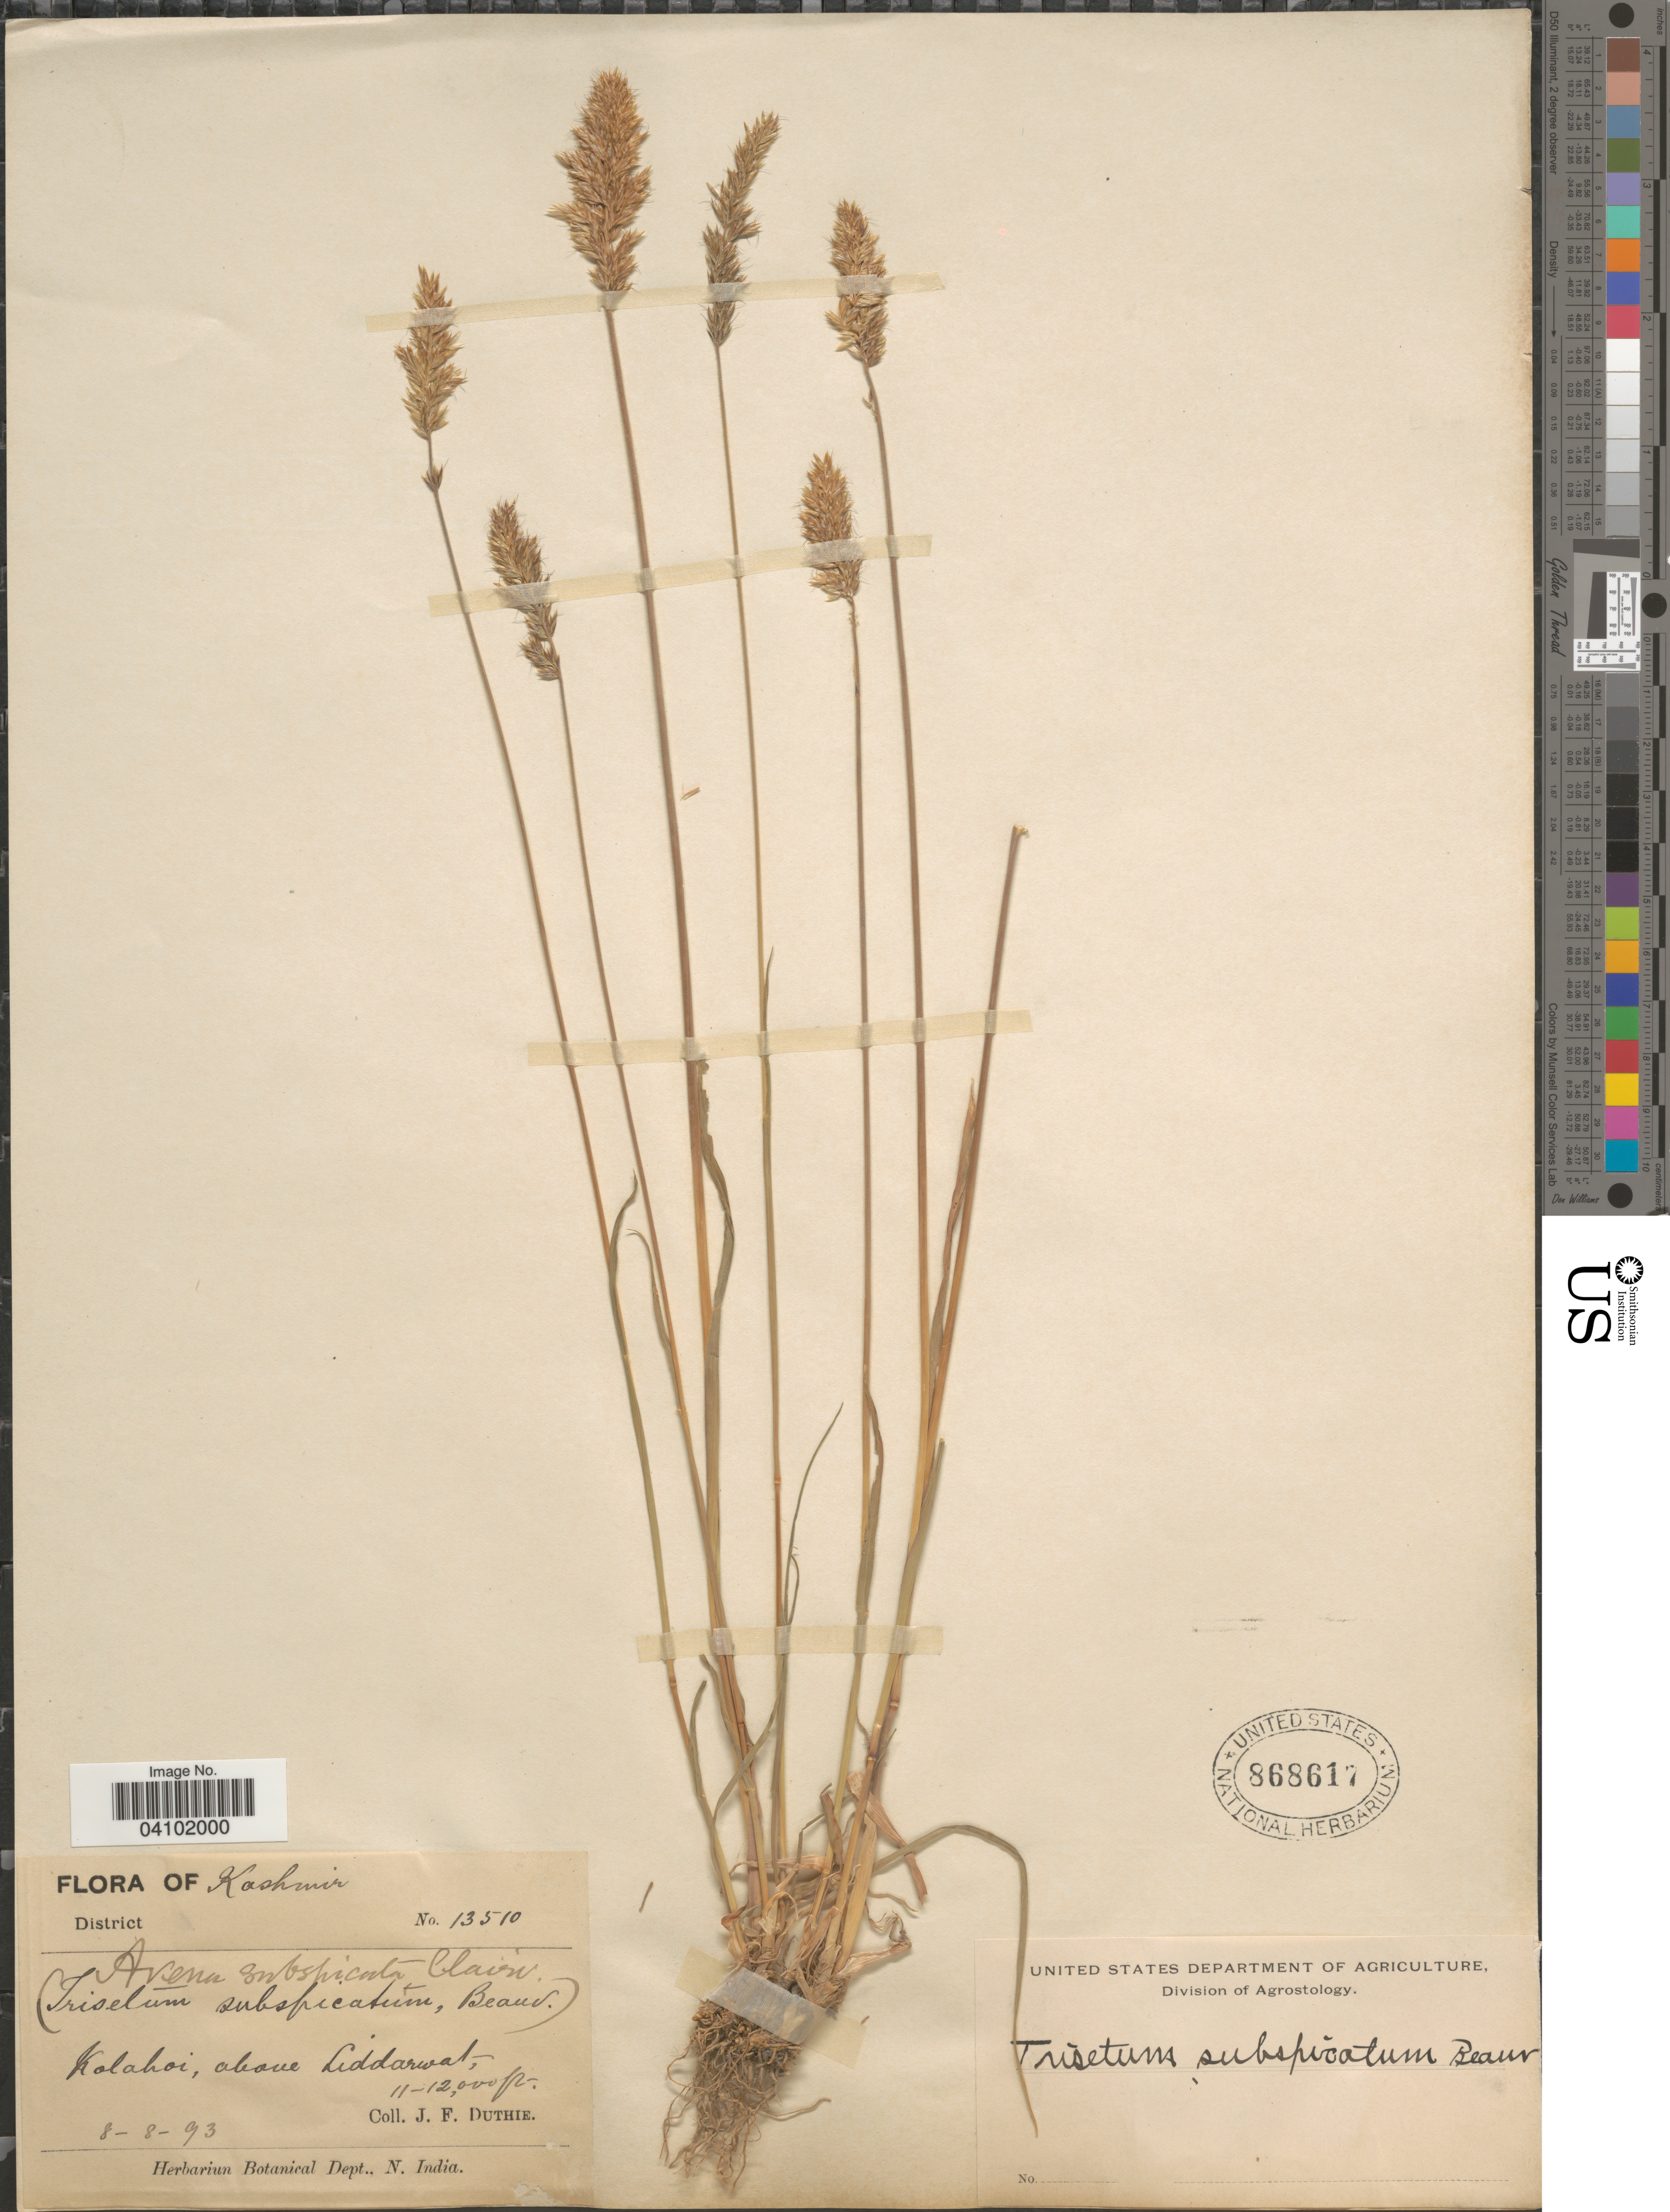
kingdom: Plantae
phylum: Tracheophyta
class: Liliopsida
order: Poales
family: Poaceae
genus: Koeleria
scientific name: Koeleria spicata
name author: (L.) Barberá et al.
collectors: J. F. Duthie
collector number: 13510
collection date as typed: Transcribed d/m/y: 8/8/93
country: India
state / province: Jammu and Kashmir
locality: Kashmir. Kolahoi, above Liddarwat.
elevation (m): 3353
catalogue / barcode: US 868617